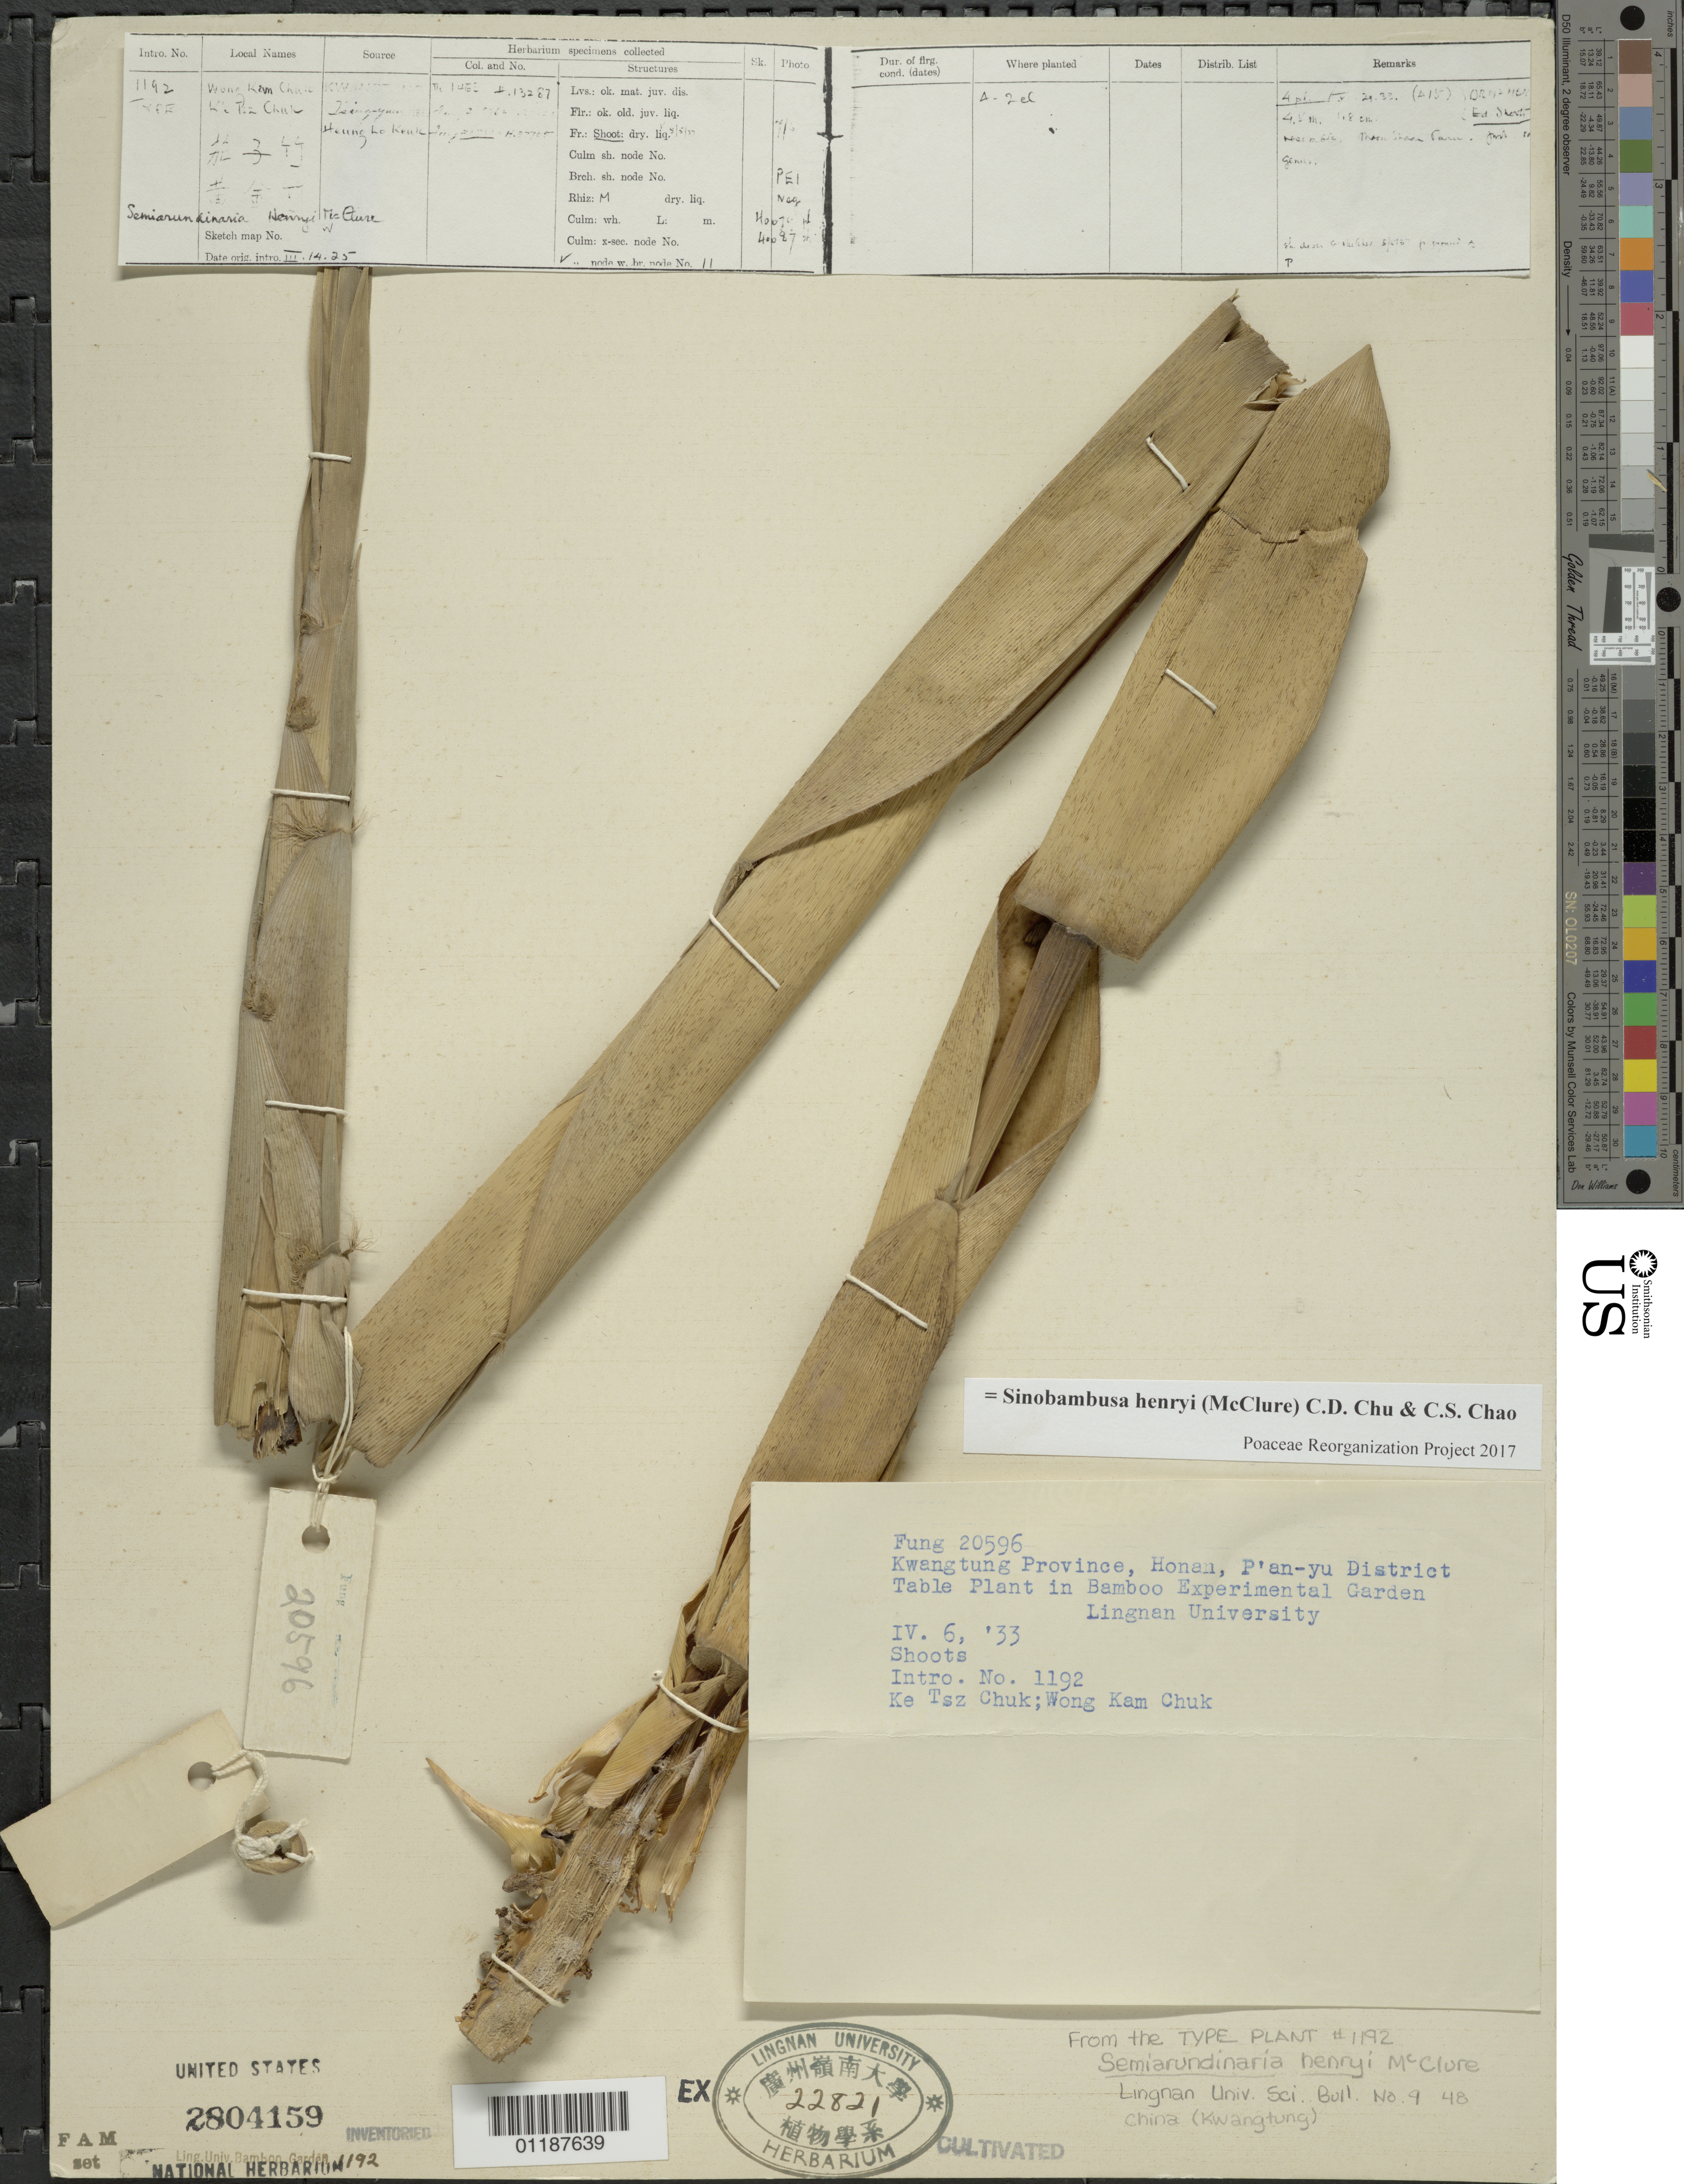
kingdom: Plantae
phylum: Tracheophyta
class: Liliopsida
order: Poales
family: Poaceae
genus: Sinobambusa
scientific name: Sinobambusa henryi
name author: (McClure) C.D. Chu & C.S. Chao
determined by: Poaceae Reorganization Project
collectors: H. L. Fung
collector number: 20596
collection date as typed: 06 Apr 1933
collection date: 1933-04-06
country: China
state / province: Guangdong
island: Honam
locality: Lingnan univ. bg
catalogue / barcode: US 2804159